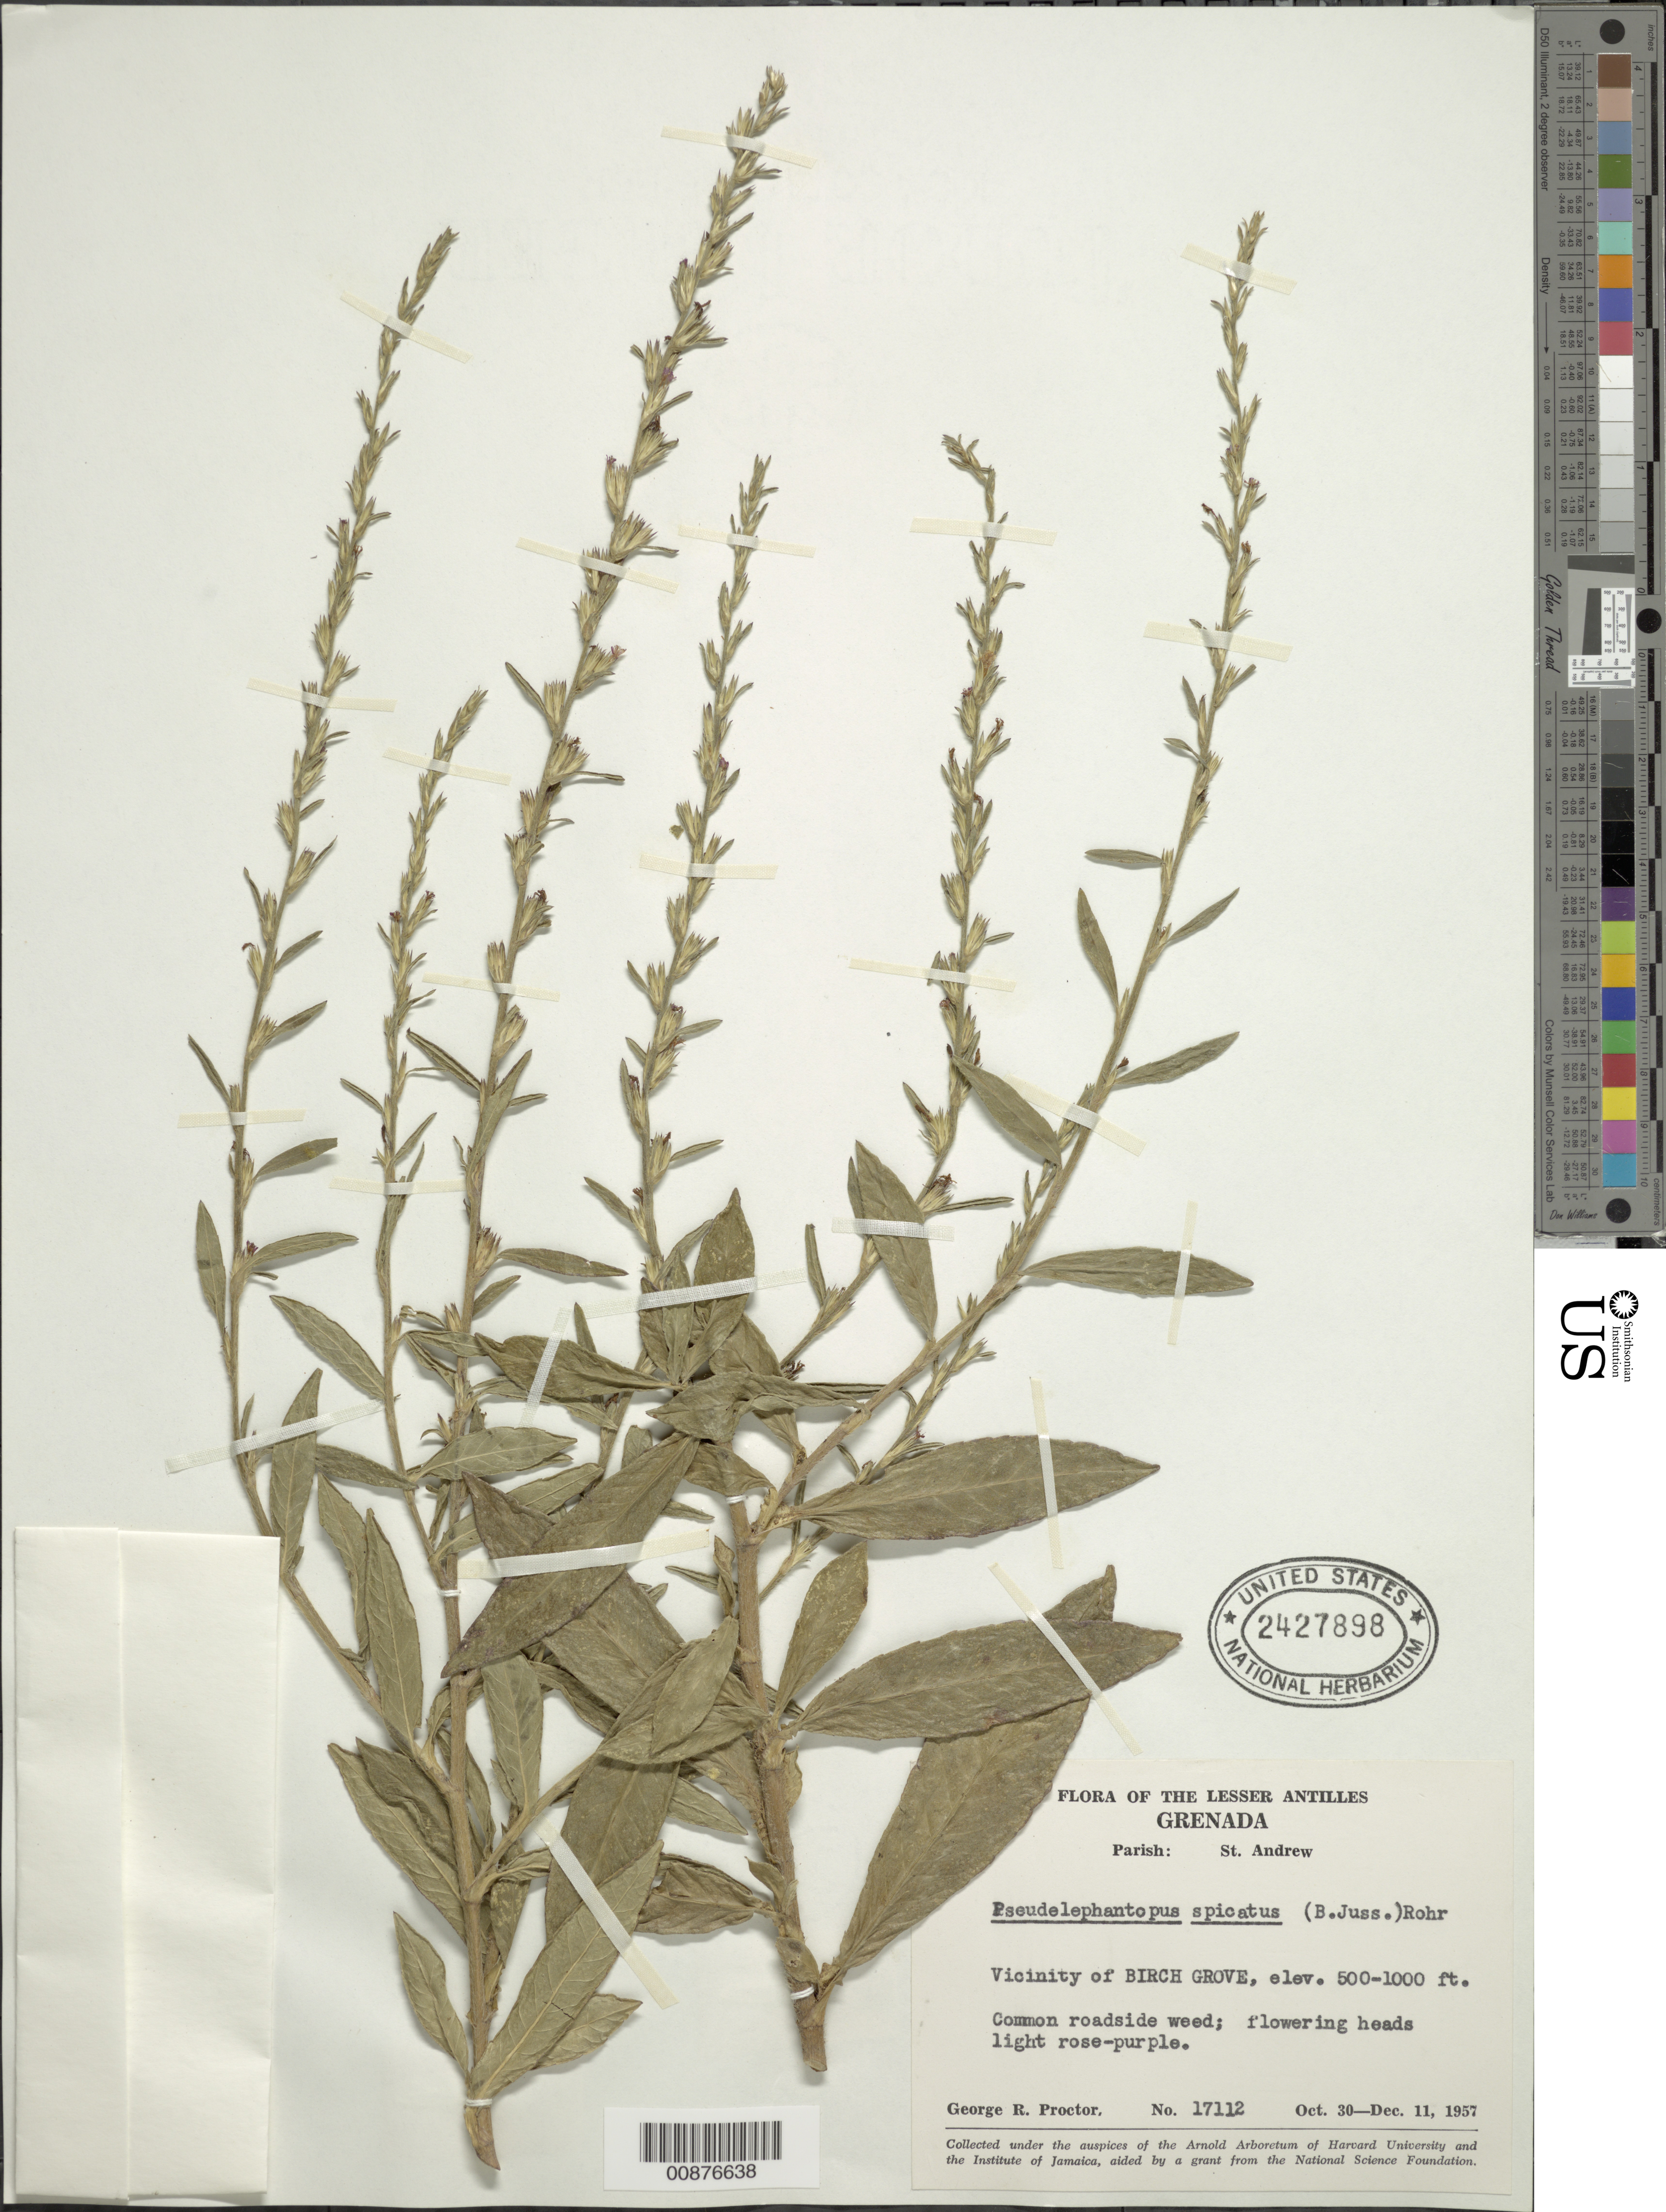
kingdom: Plantae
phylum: Tracheophyta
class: Magnoliopsida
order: Asterales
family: Asteraceae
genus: Pseudelephantopus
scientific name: Pseudelephantopus spicatus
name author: (Juss. ex Aubl.) C.F. Baker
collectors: G. R. Proctor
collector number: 17112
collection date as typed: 30 Oct 1957 to 11 Dec 1957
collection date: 1957-10-30/1957-12-11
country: Grenada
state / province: Saint Andrew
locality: Vicinity of Birch Grove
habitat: Roadside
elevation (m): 152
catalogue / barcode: US 2427898